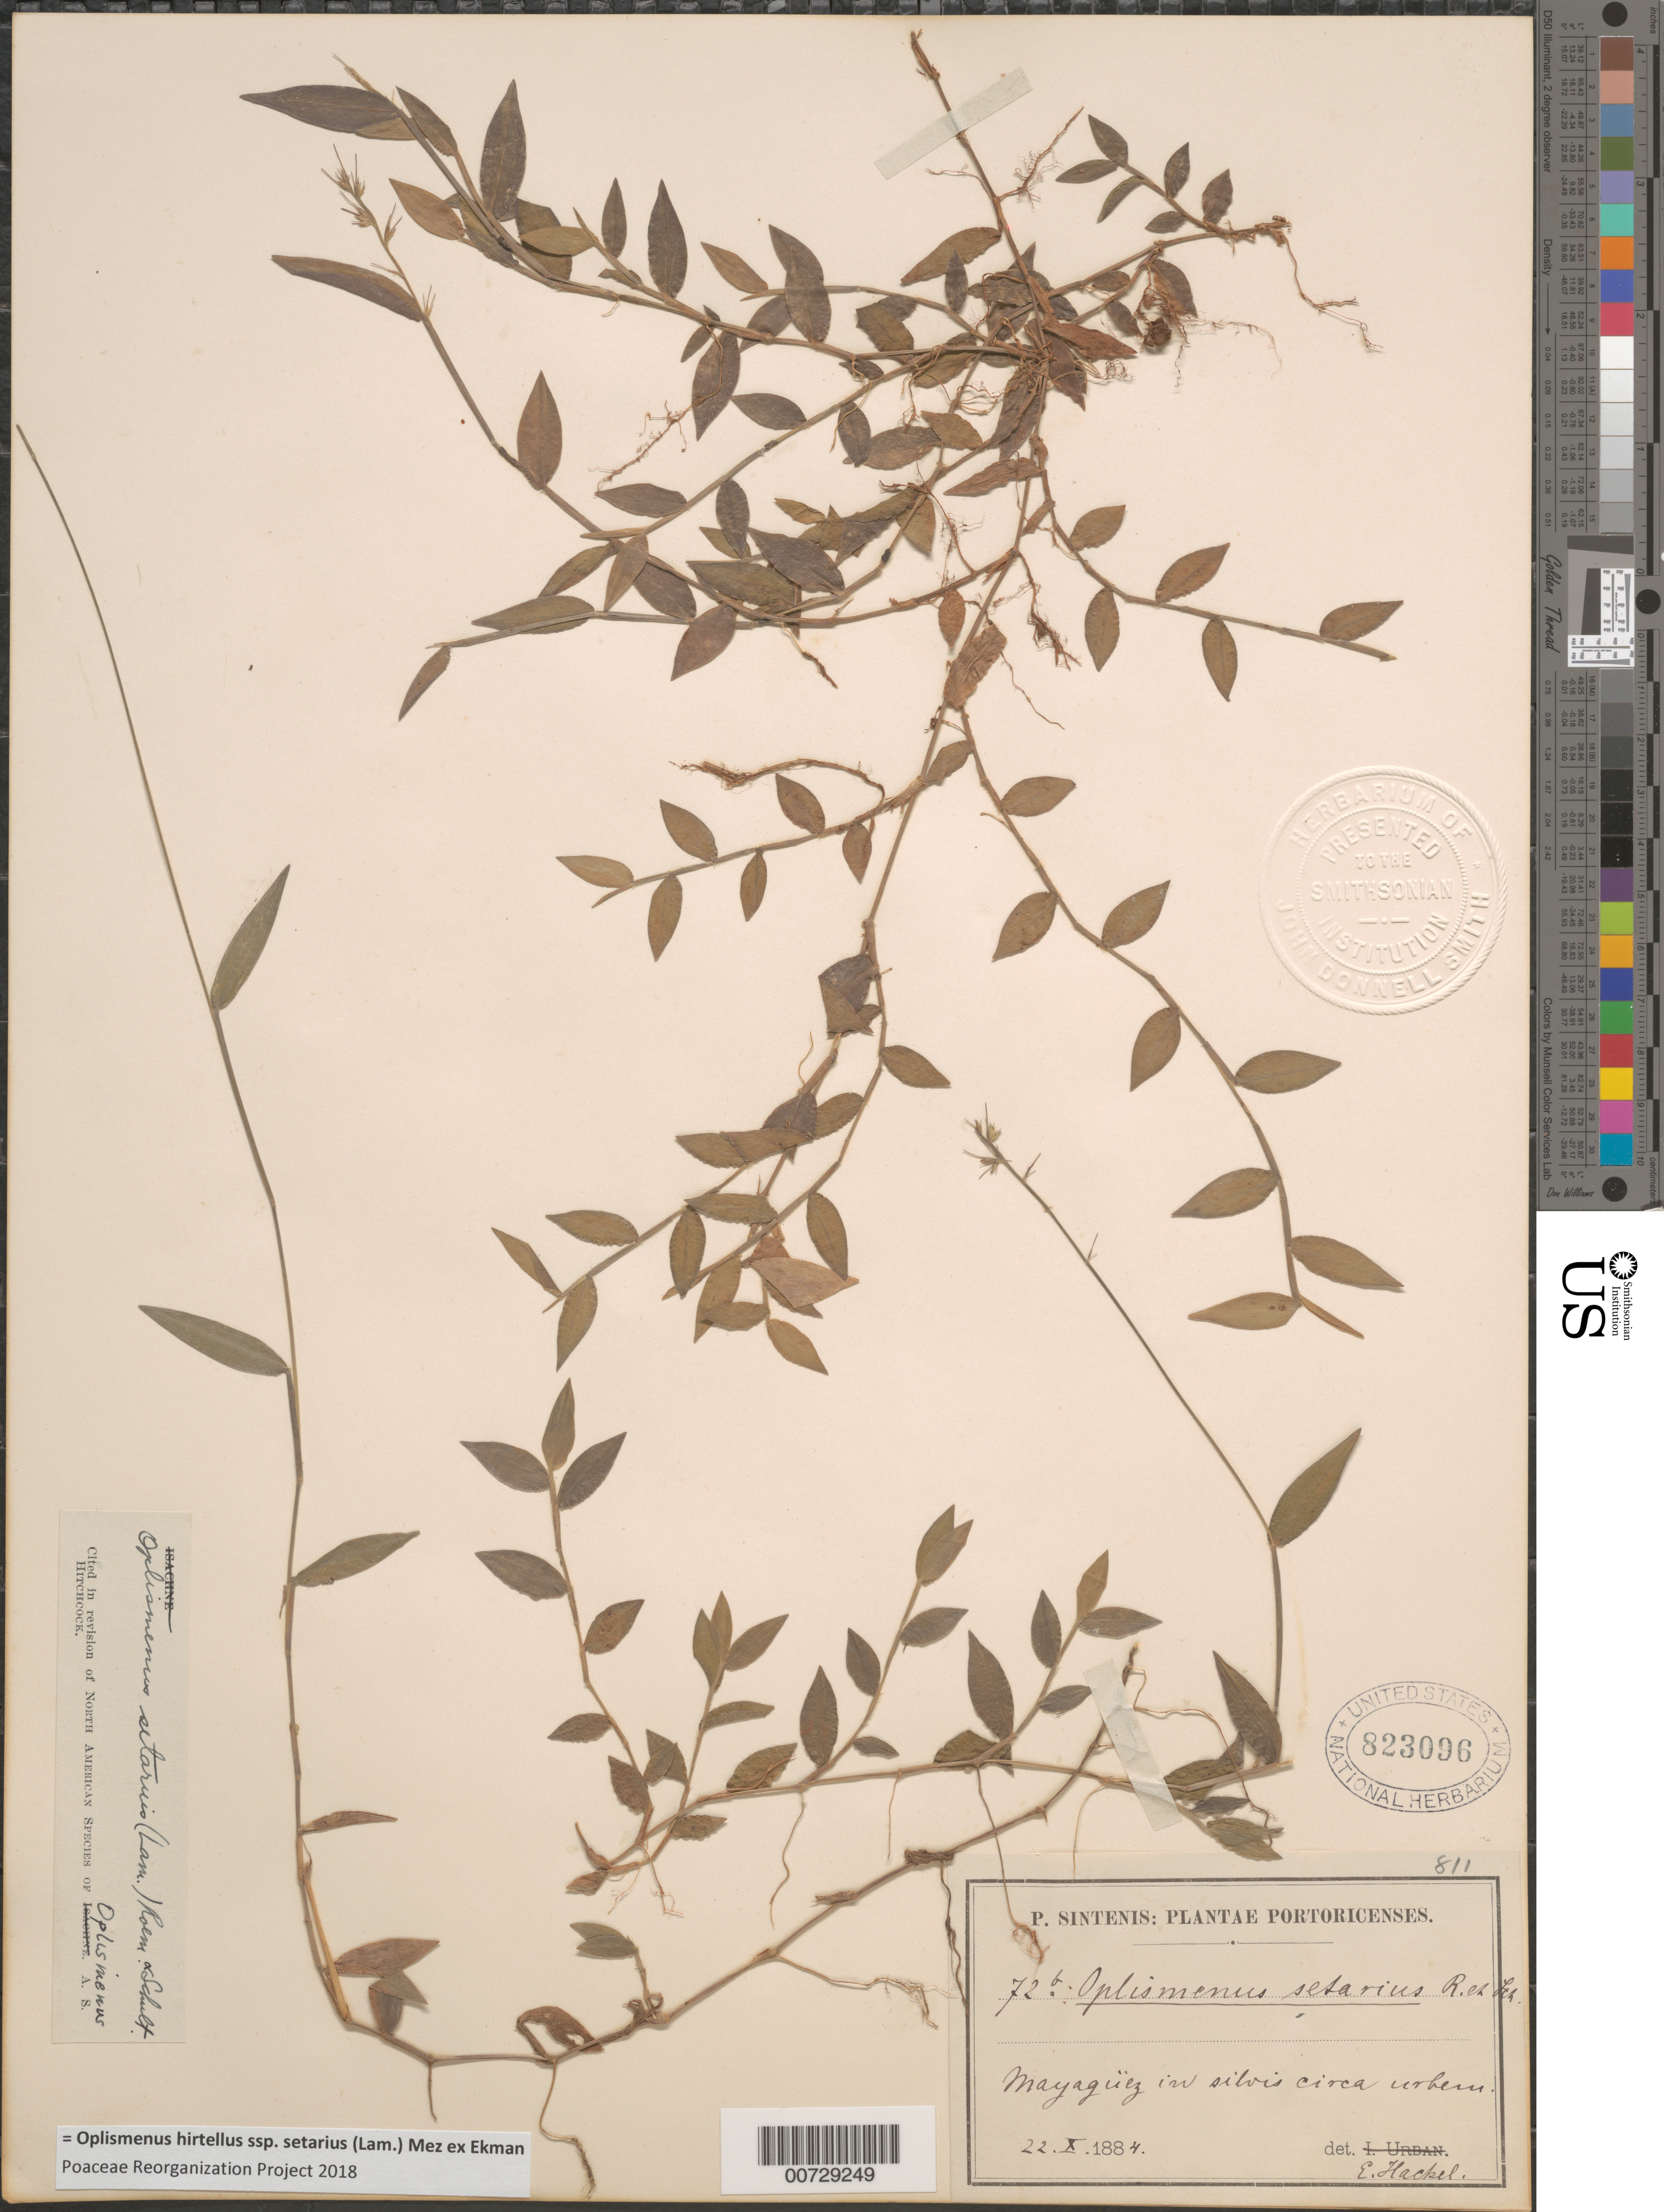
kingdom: Plantae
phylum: Tracheophyta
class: Liliopsida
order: Poales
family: Poaceae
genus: Oplismenus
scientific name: Oplismenus hirtellus subsp. setarius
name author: (Lam.) Mez ex Ekman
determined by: Poaceae Reorganization Project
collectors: P. Sintenis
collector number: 72b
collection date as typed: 22 Oct 1884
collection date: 1884-10-22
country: Puerto Rico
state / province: Mayagüez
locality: Mayaguez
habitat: In silvis circa urbeni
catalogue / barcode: US 823096